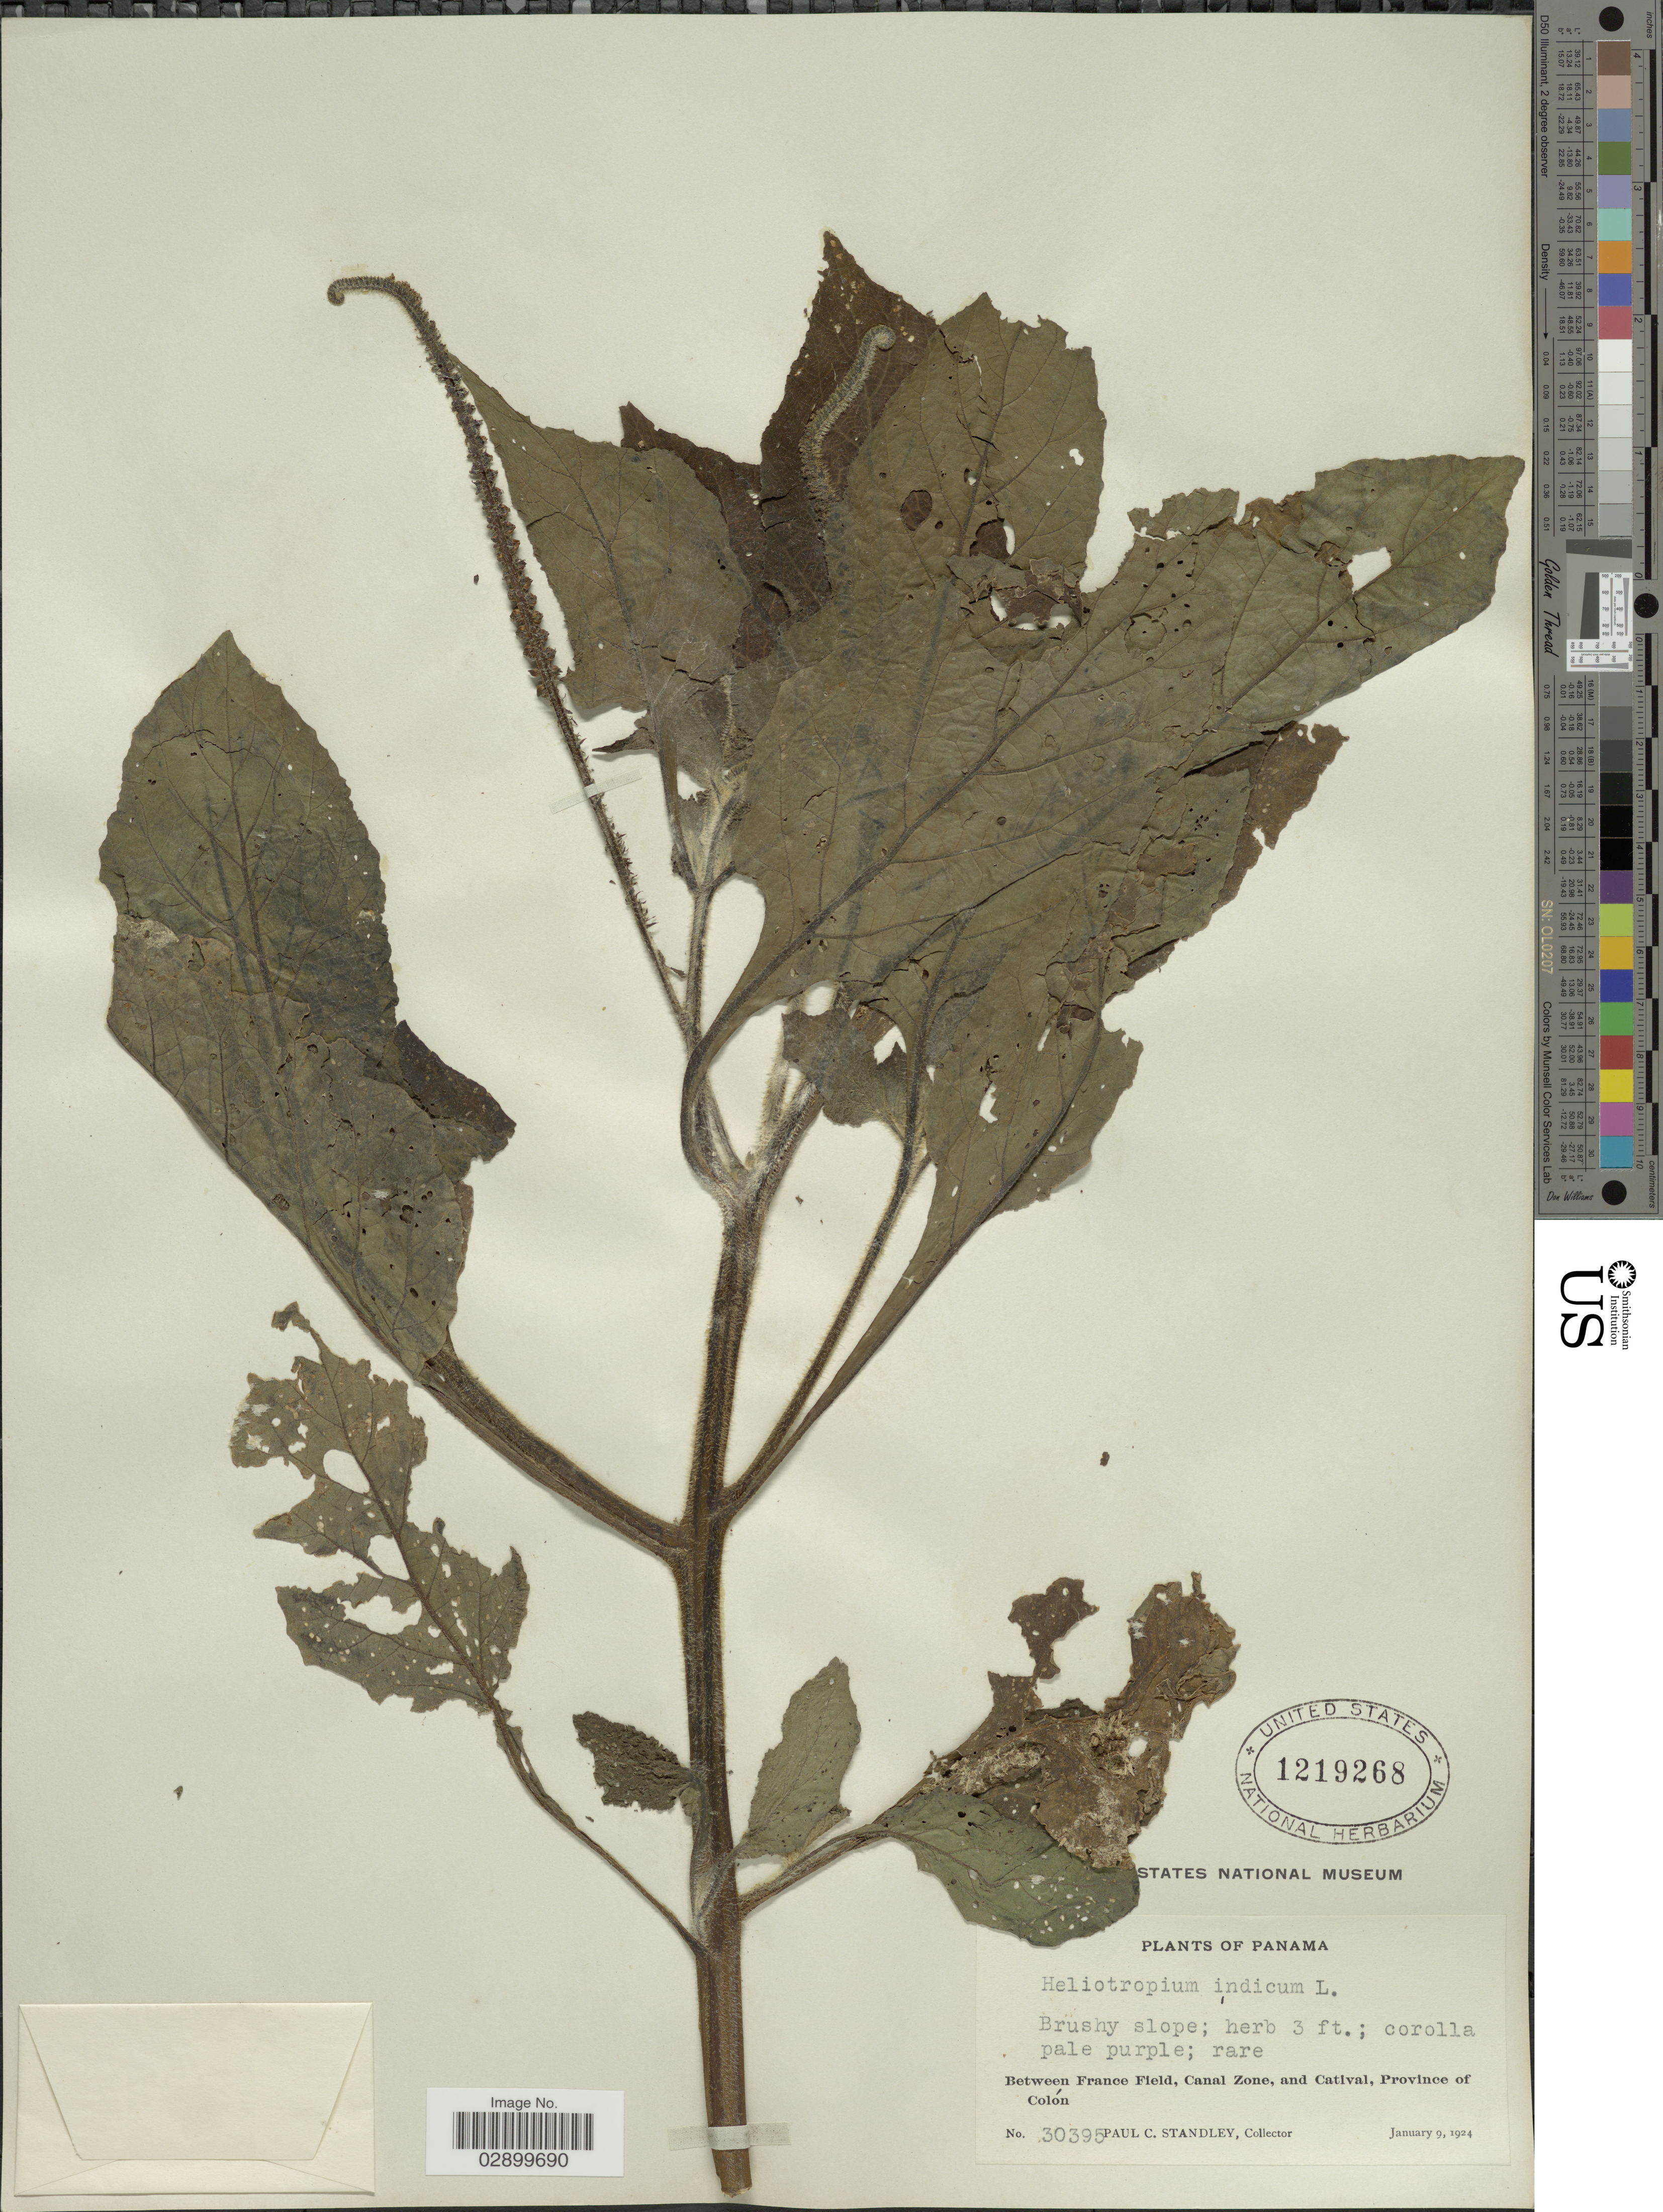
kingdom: Plantae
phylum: Tracheophyta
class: Magnoliopsida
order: Boraginales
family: Heliotropiaceae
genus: Heliotropium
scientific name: Heliotropium indicum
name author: L.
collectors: P. C. Standley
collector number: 30395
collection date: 1924-01-09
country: Panama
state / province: Colón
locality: Between France Field, Canal Zone, and Catival.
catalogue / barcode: US 1219268